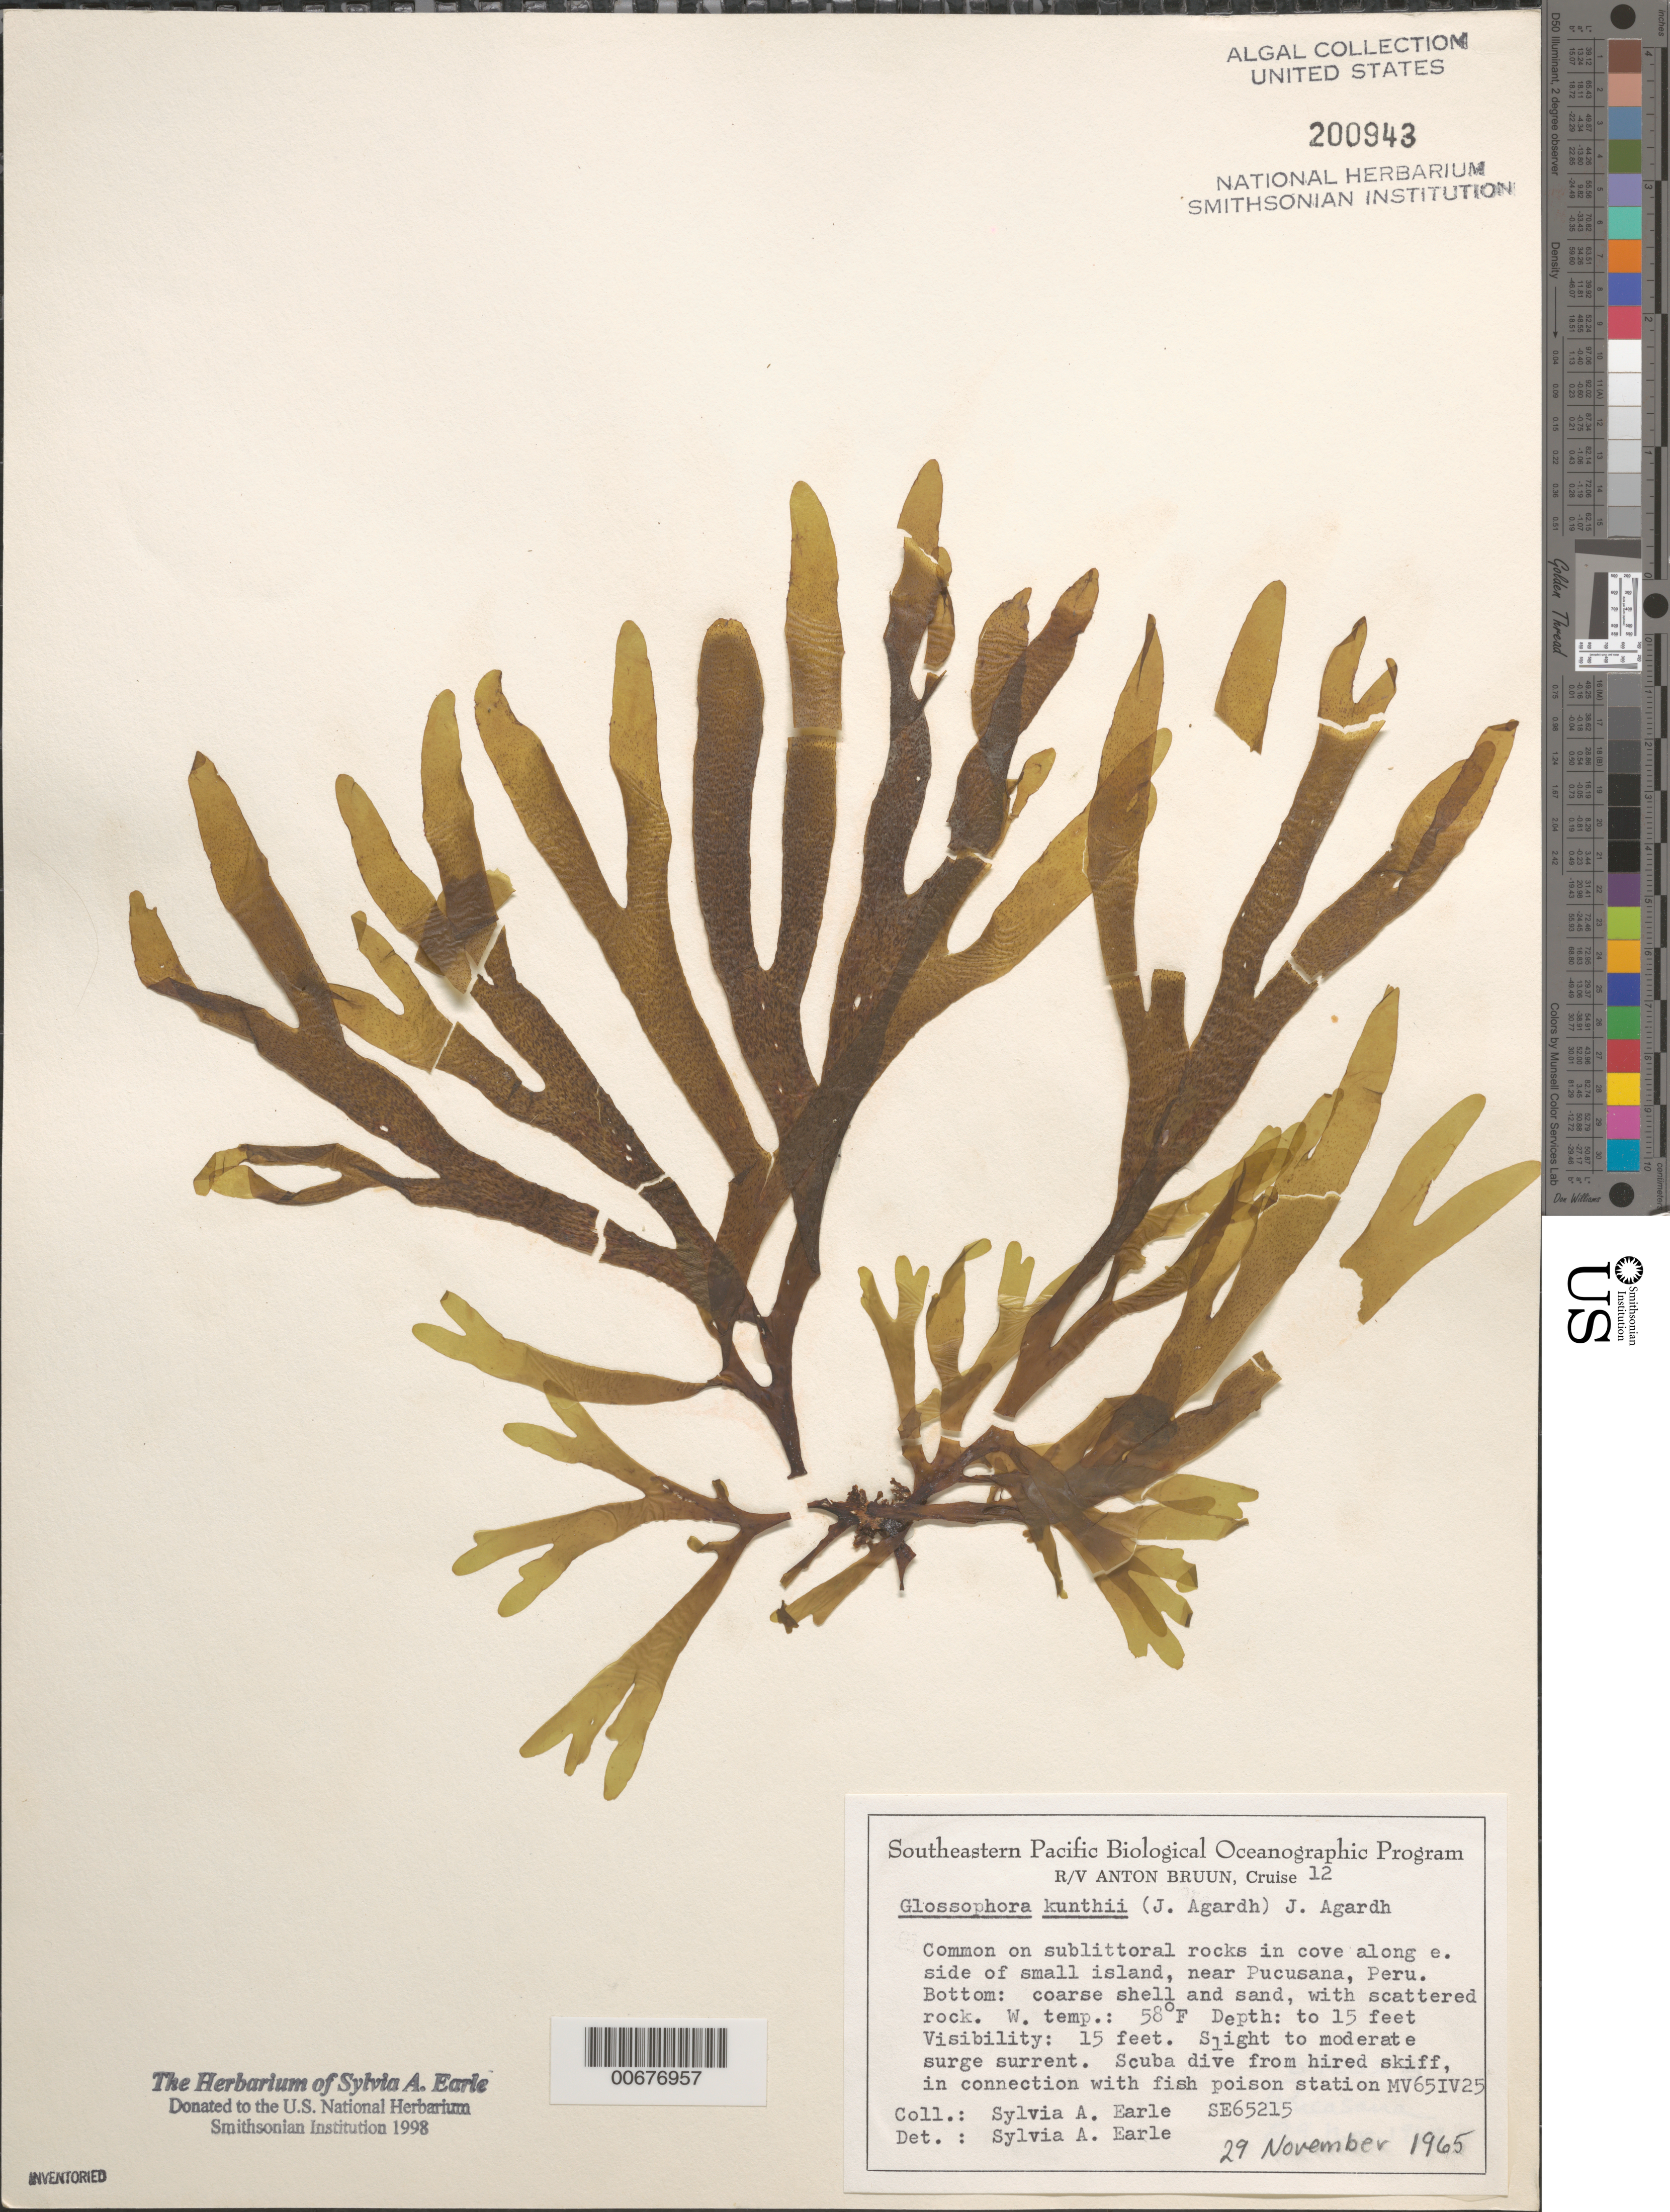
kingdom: Chromista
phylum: Ochrophyta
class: Phaeophyceae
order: Dictyotales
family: Dictyotaceae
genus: Dictyota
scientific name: Dictyota kunthii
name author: (C. Agardh) Grev.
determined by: Algae name updating Project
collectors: S. A. Earle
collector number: SE 65215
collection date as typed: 29 Nov 1965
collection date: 1965-11-29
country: Peru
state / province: Lima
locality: Small island near Pucusana, south of Callao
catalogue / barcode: US 200943